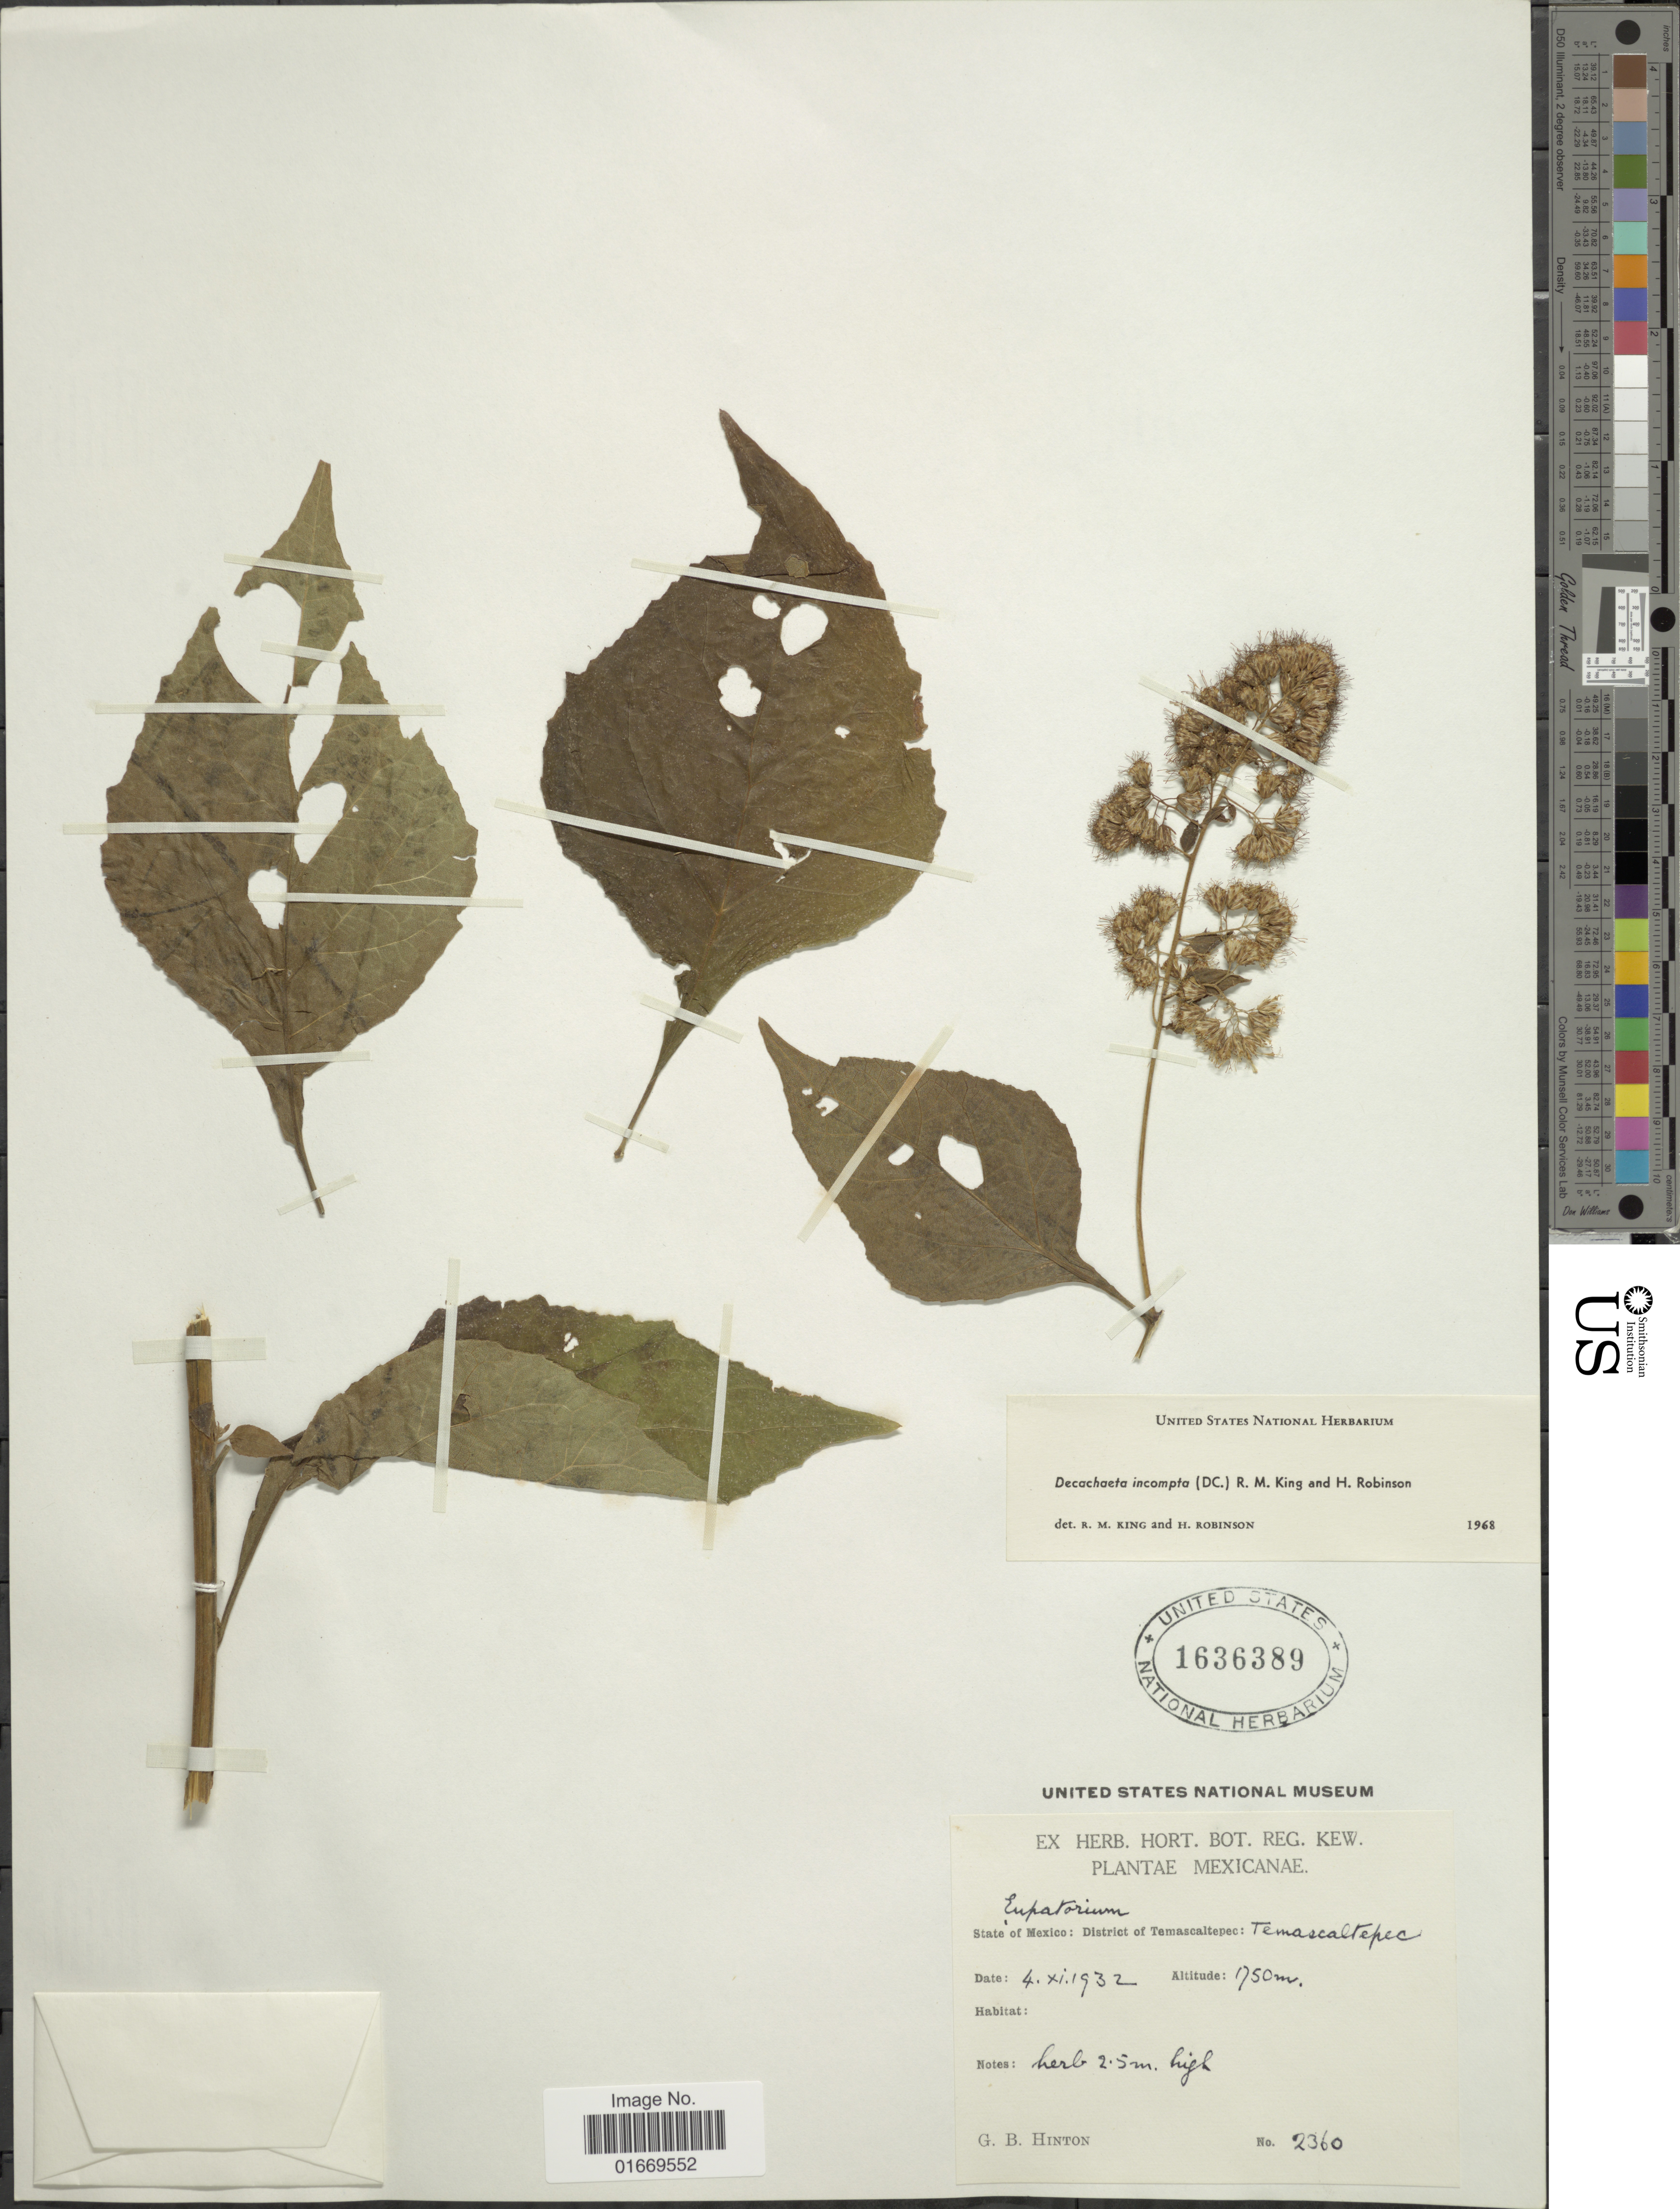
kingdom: Plantae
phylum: Tracheophyta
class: Magnoliopsida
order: Asterales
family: Asteraceae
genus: Decachaeta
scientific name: Decachaeta incompta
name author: (DC.) R.M. King & H. Rob.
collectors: G. B. Hinton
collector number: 2360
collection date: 1932-11-04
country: Mexico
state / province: México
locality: District of Temascaltepec: Temascaltepec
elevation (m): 1750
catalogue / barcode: US 1636389